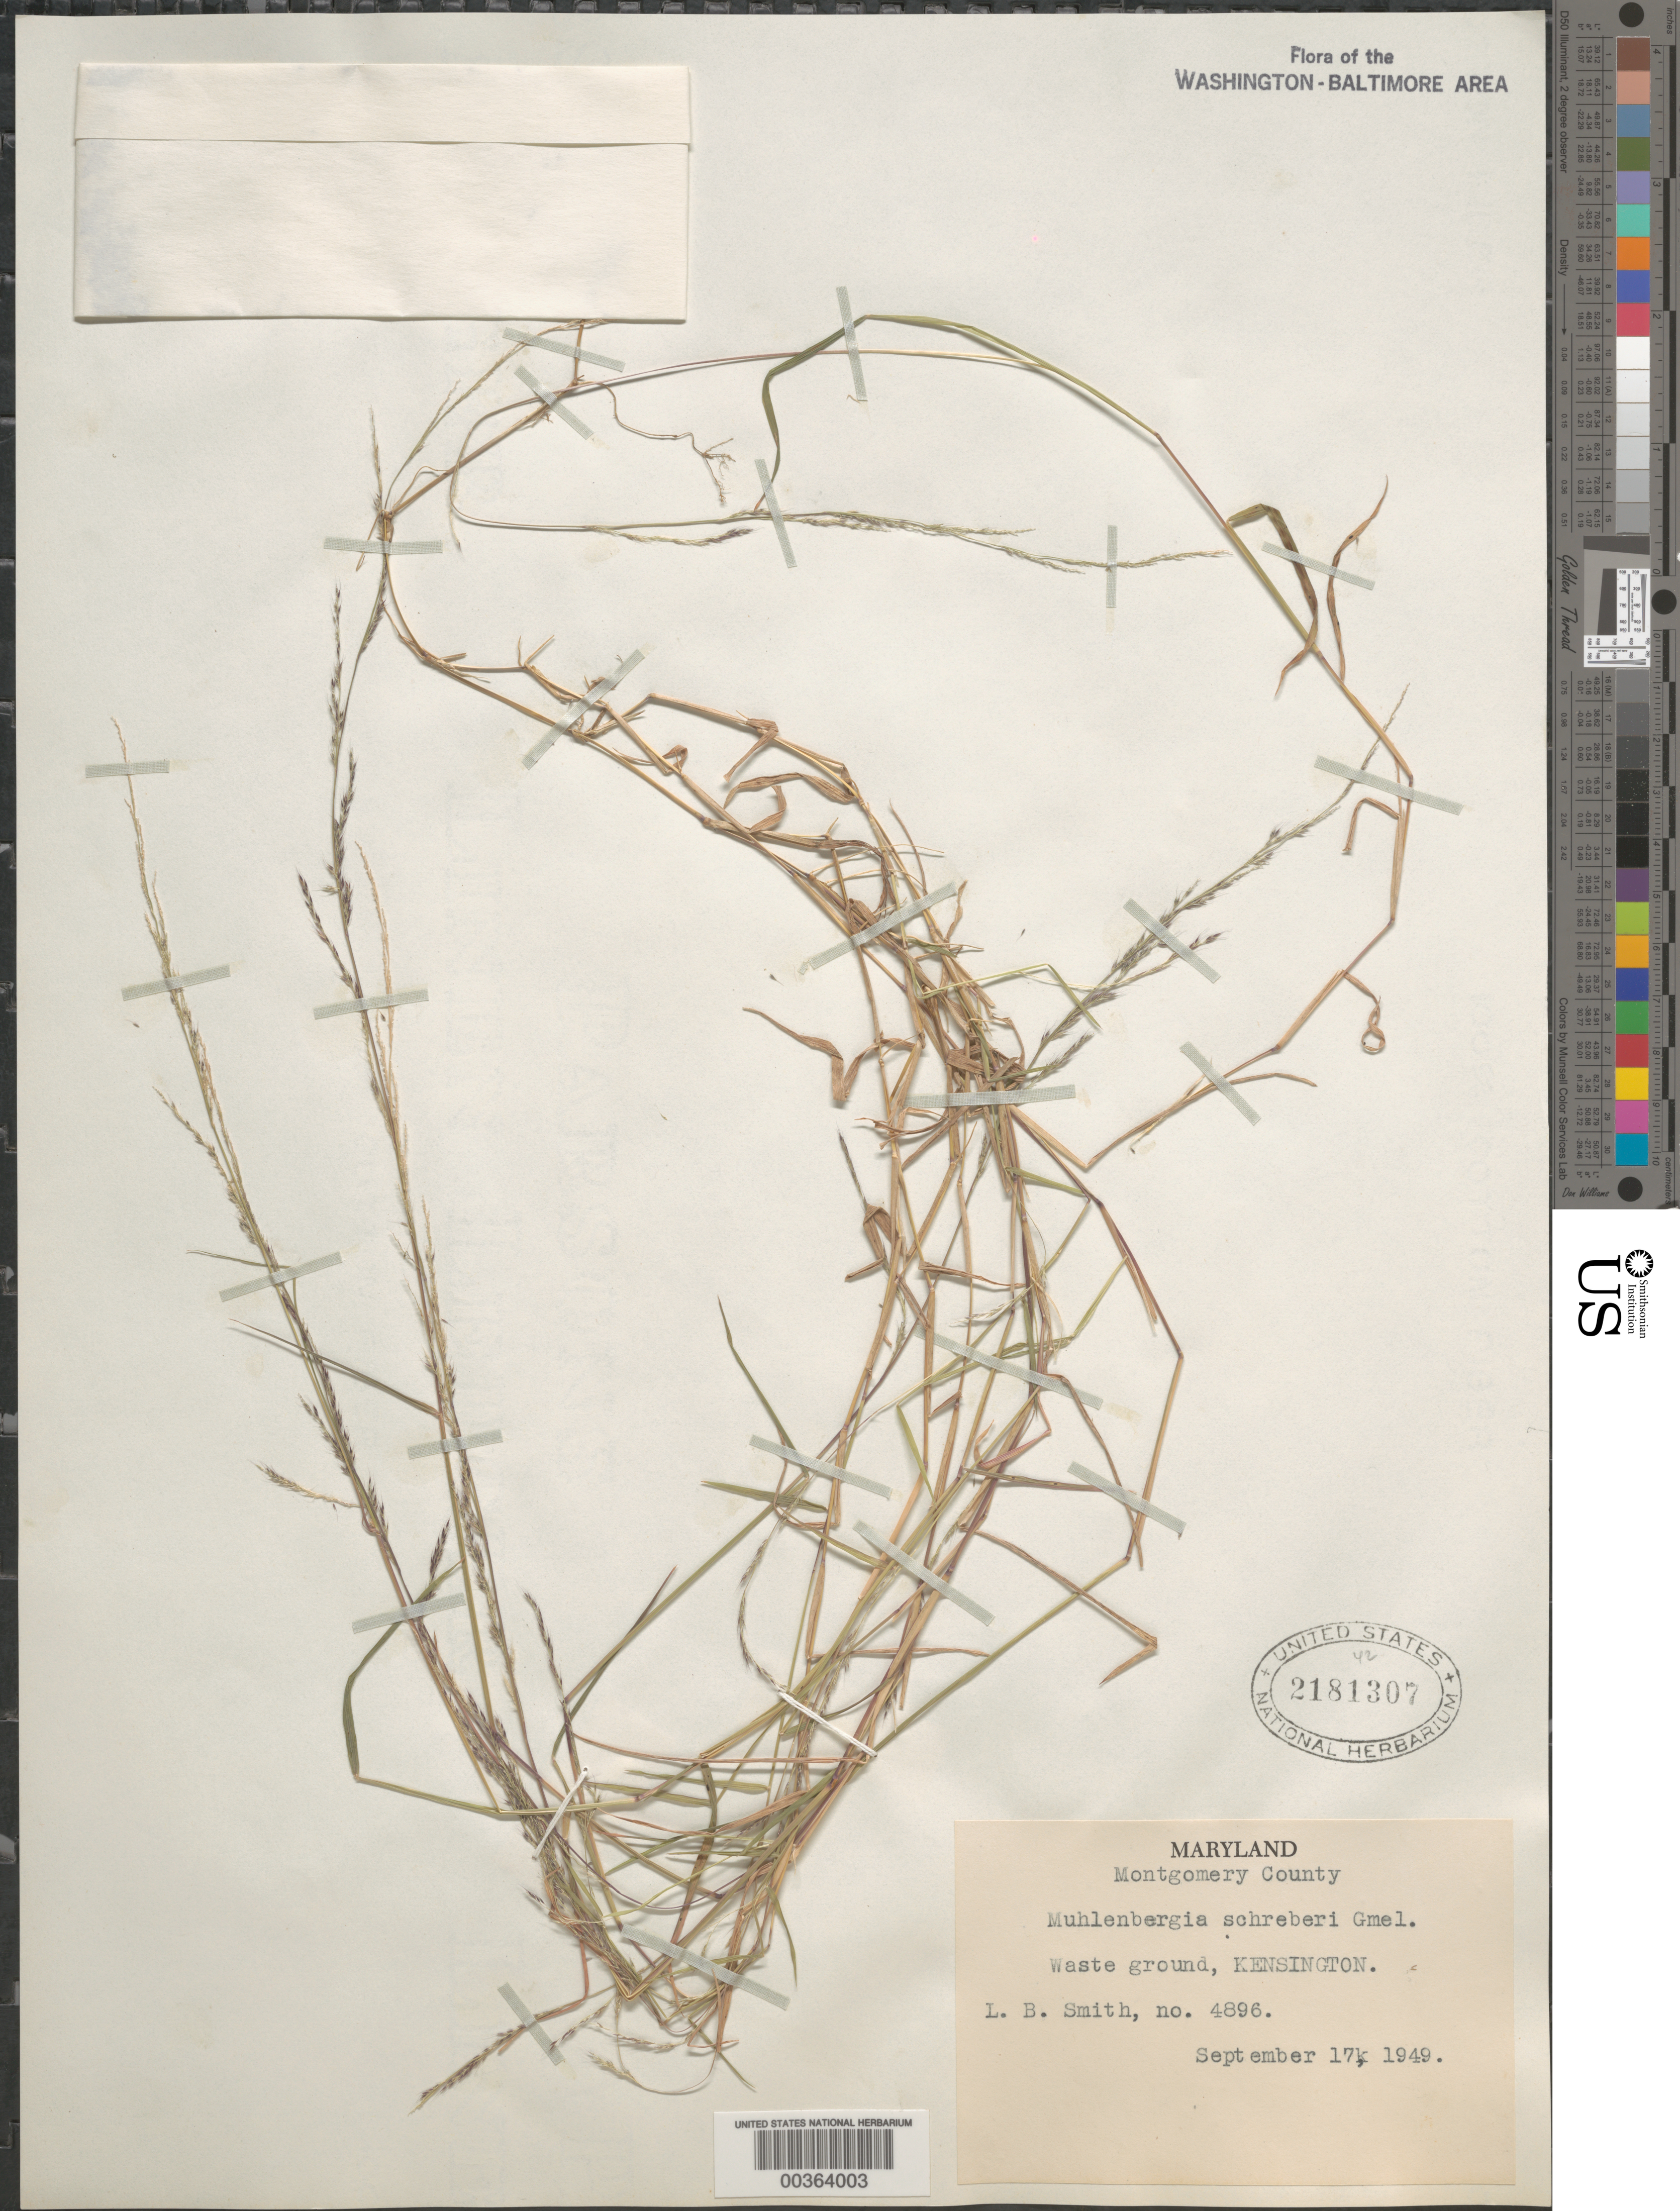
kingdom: Plantae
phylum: Tracheophyta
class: Liliopsida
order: Poales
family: Poaceae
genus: Muhlenbergia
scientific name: Muhlenbergia schreberi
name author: J.F. Gmel.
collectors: L. Smith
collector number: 4896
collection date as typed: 17 Sep 1949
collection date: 1949-09-17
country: United States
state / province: Maryland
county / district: Montgomery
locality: Kensington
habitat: Waste ground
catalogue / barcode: US 2181307